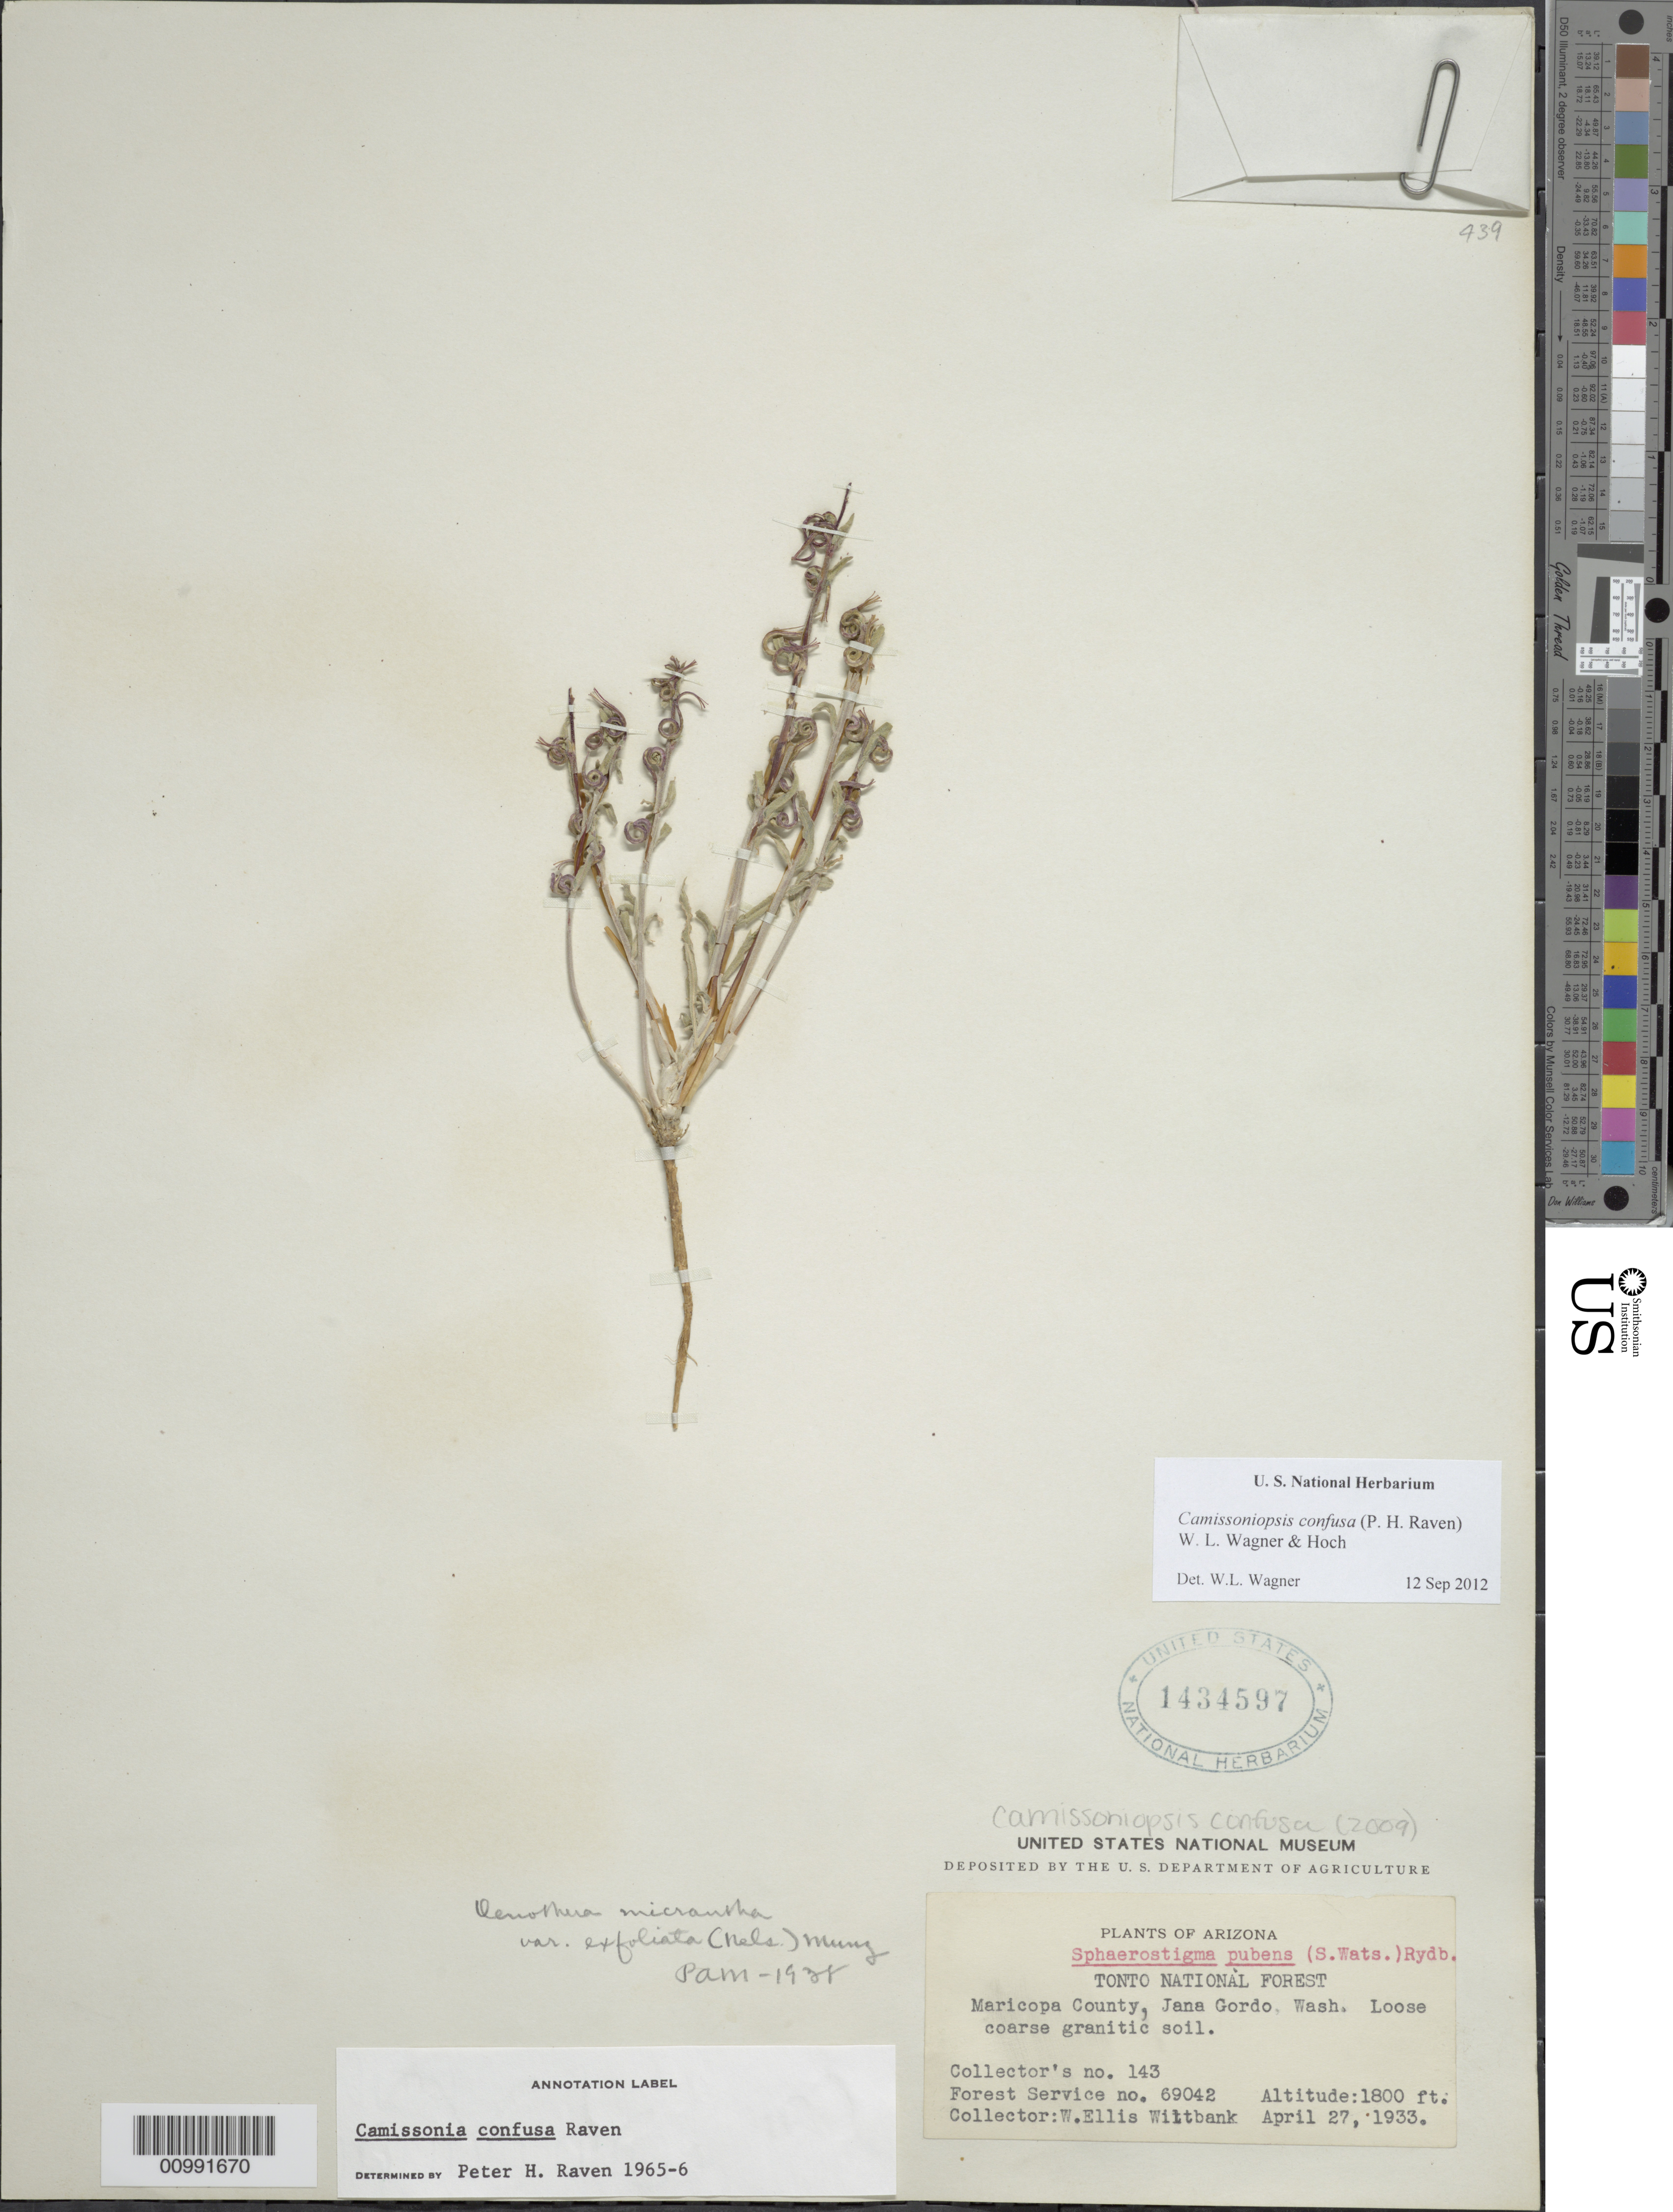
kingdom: Plantae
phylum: Tracheophyta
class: Magnoliopsida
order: Myrtales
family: Onagraceae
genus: Camissoniopsis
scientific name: Camissoniopsis confusa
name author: (P.H. Raven) W.L. Wagner & Hoch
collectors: W. E. Wittbank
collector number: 143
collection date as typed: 27 Apr 1933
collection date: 1933-04-27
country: United States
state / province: Arizona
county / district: Maricopa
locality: Jana Gordo Wash. Loose coarse granitic soil.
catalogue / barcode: US 1434597